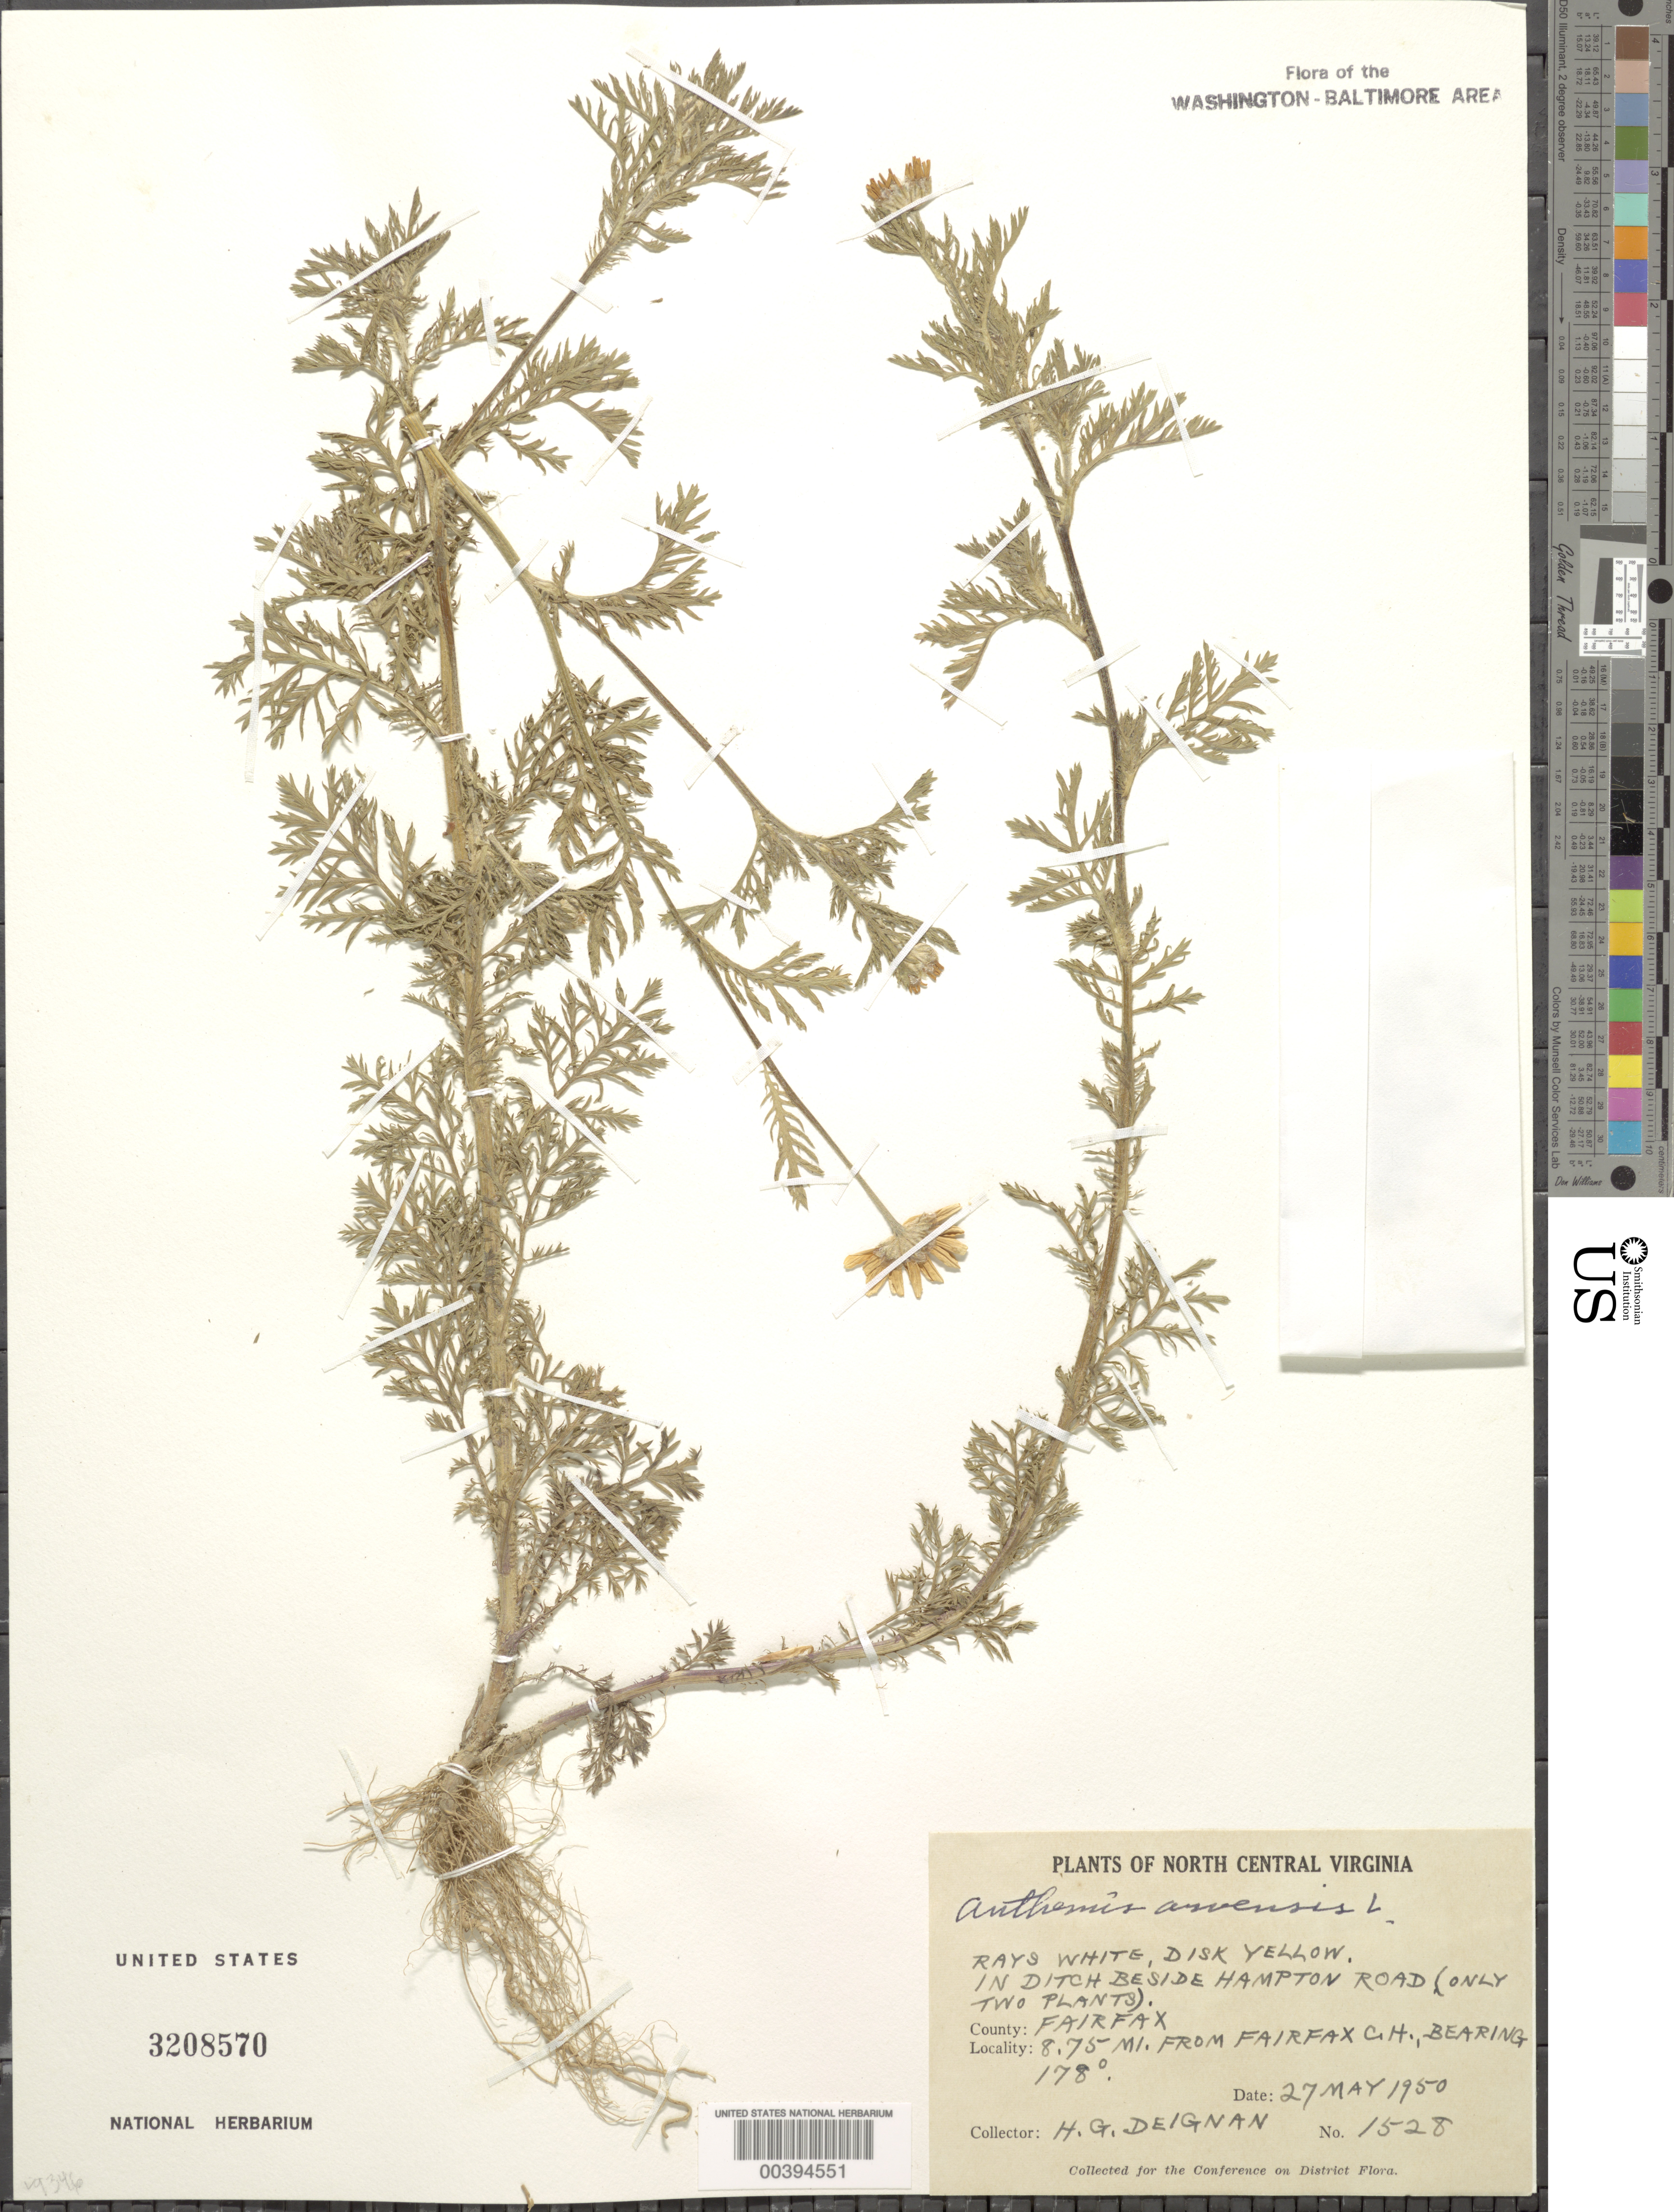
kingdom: Plantae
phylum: Tracheophyta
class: Magnoliopsida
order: Asterales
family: Asteraceae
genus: Anthemis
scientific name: Anthemis arvensis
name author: L.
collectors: H. Deignan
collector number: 1528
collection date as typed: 27 May 1950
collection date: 1950-05-27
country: United States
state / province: Virginia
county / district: Fairfax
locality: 8.75 M from Fairfax Court House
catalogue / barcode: US 3208570